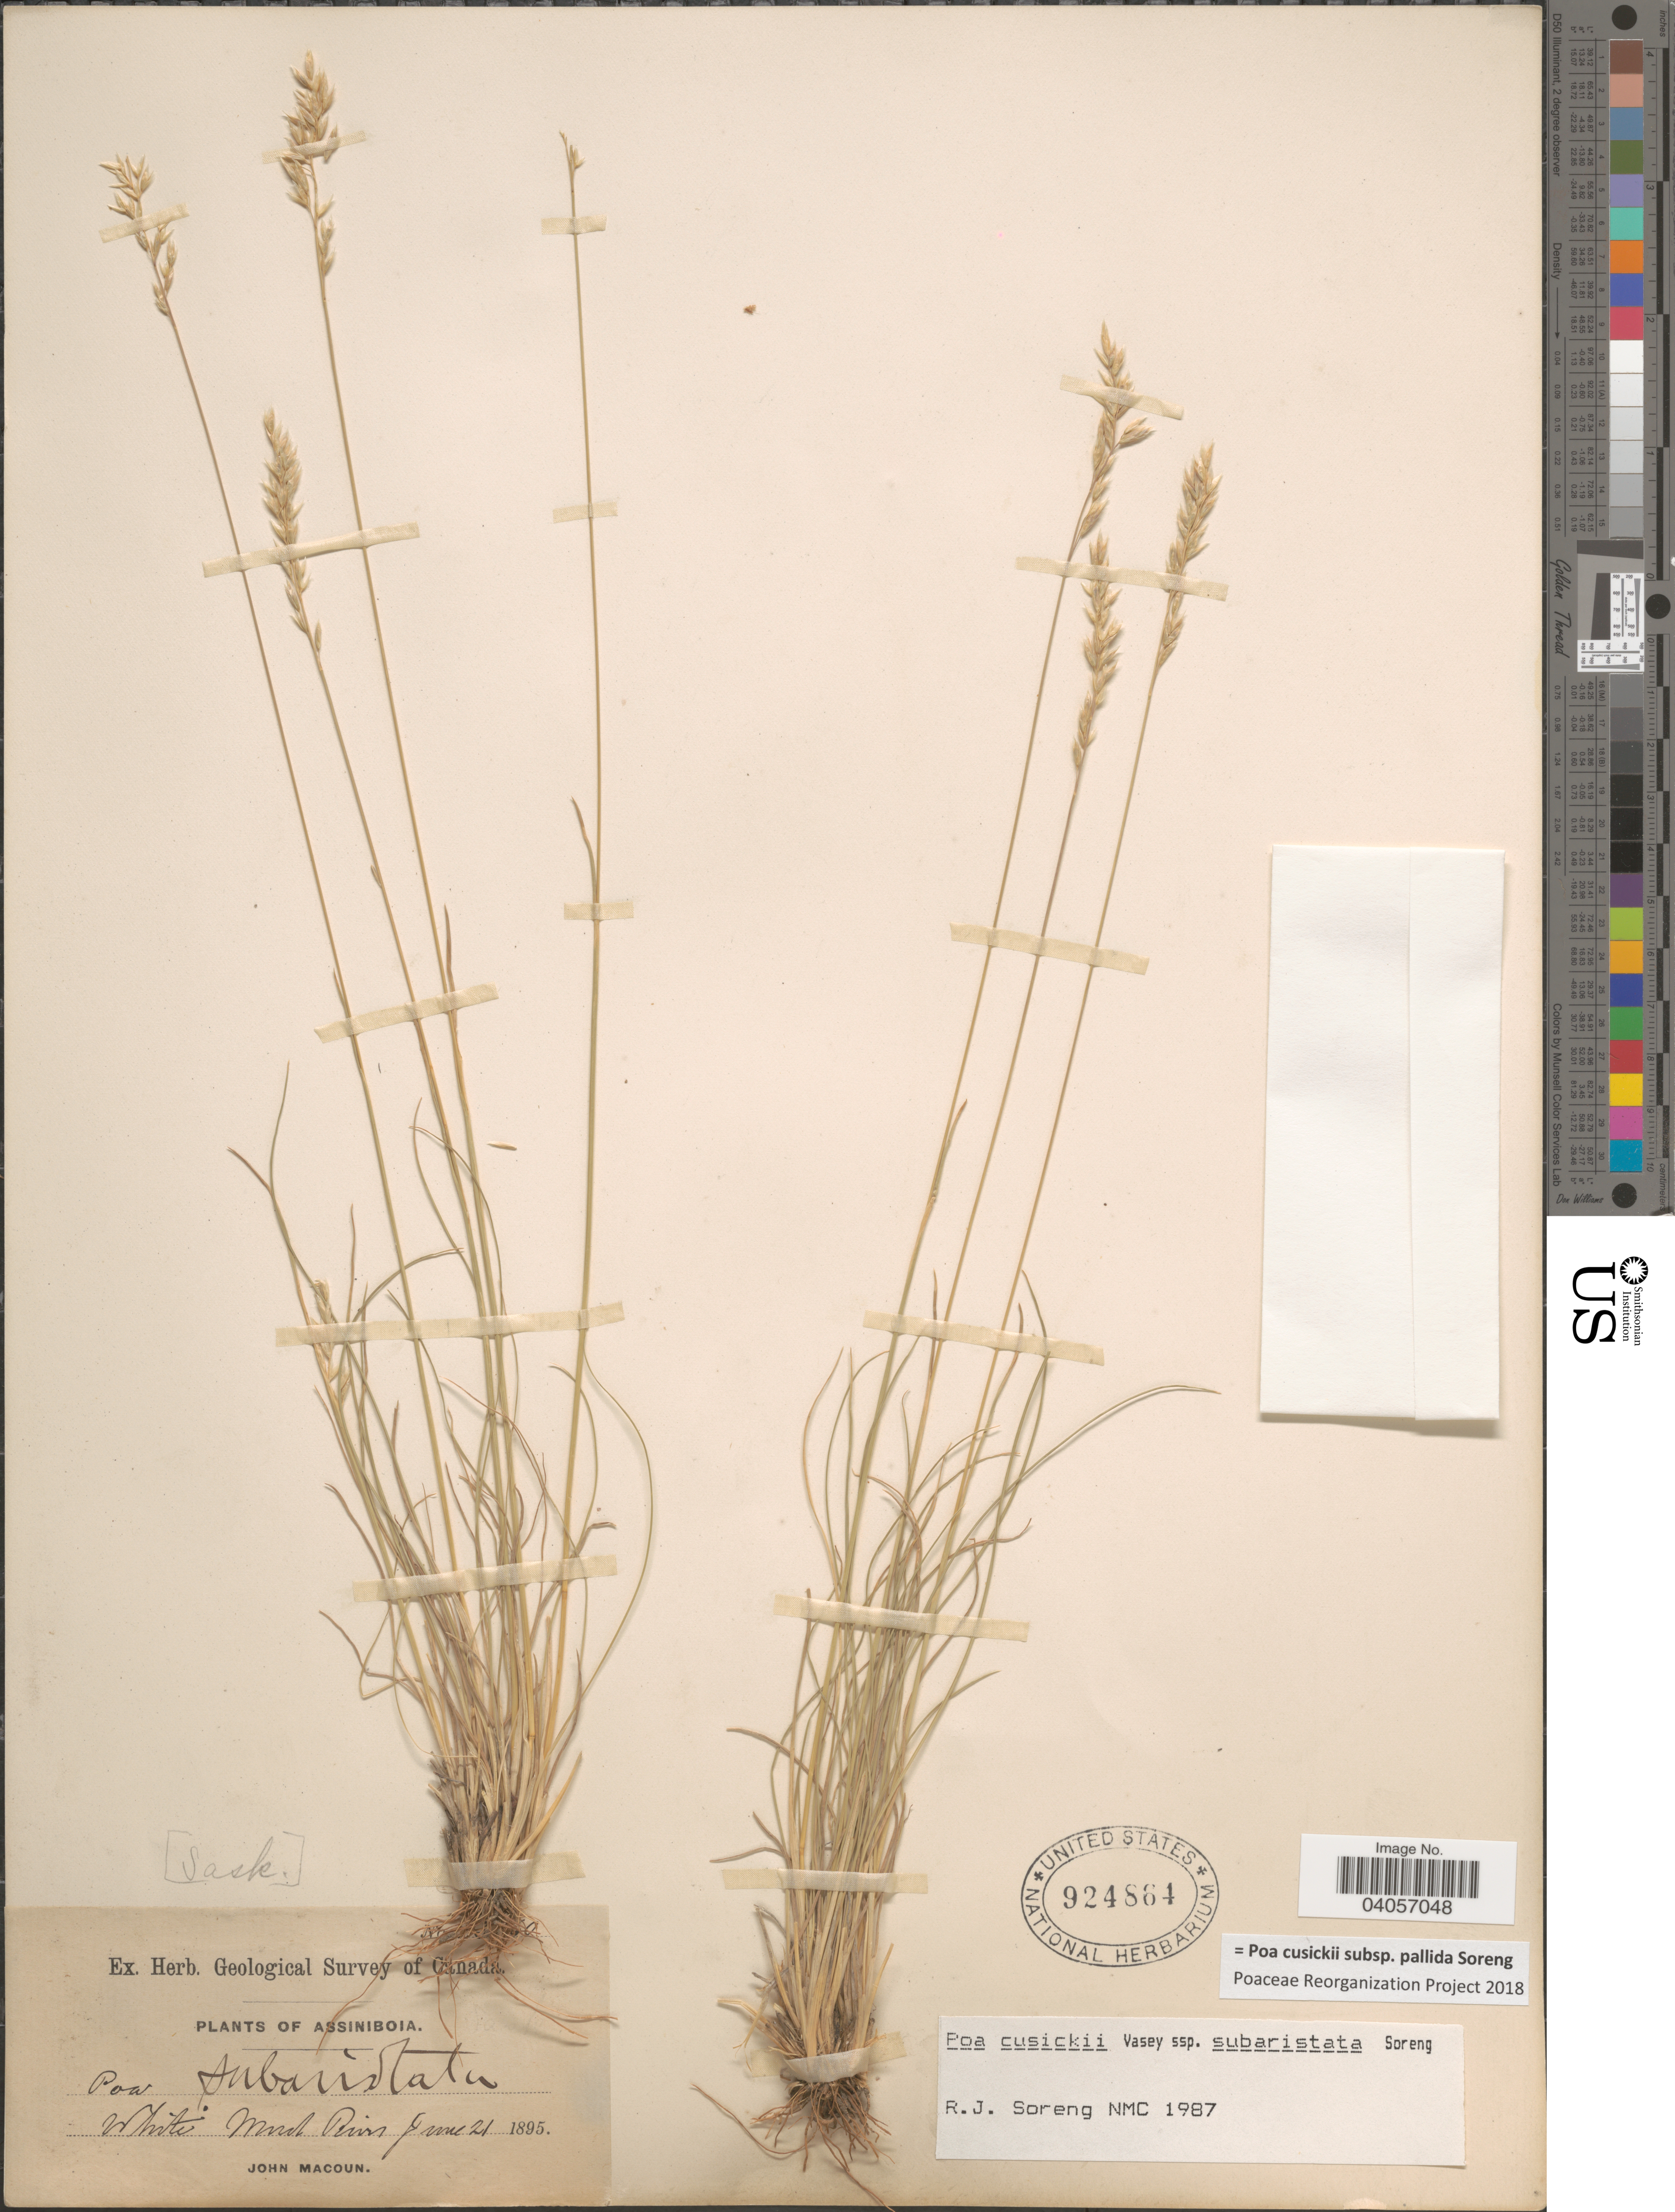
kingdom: Plantae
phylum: Tracheophyta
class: Liliopsida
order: Poales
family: Poaceae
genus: Poa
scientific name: Poa cusickii subsp. pallida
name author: Soreng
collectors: J. Macoun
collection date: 1895-06-21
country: Canada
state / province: Saskatchewan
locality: White Mud River.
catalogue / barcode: US 924864